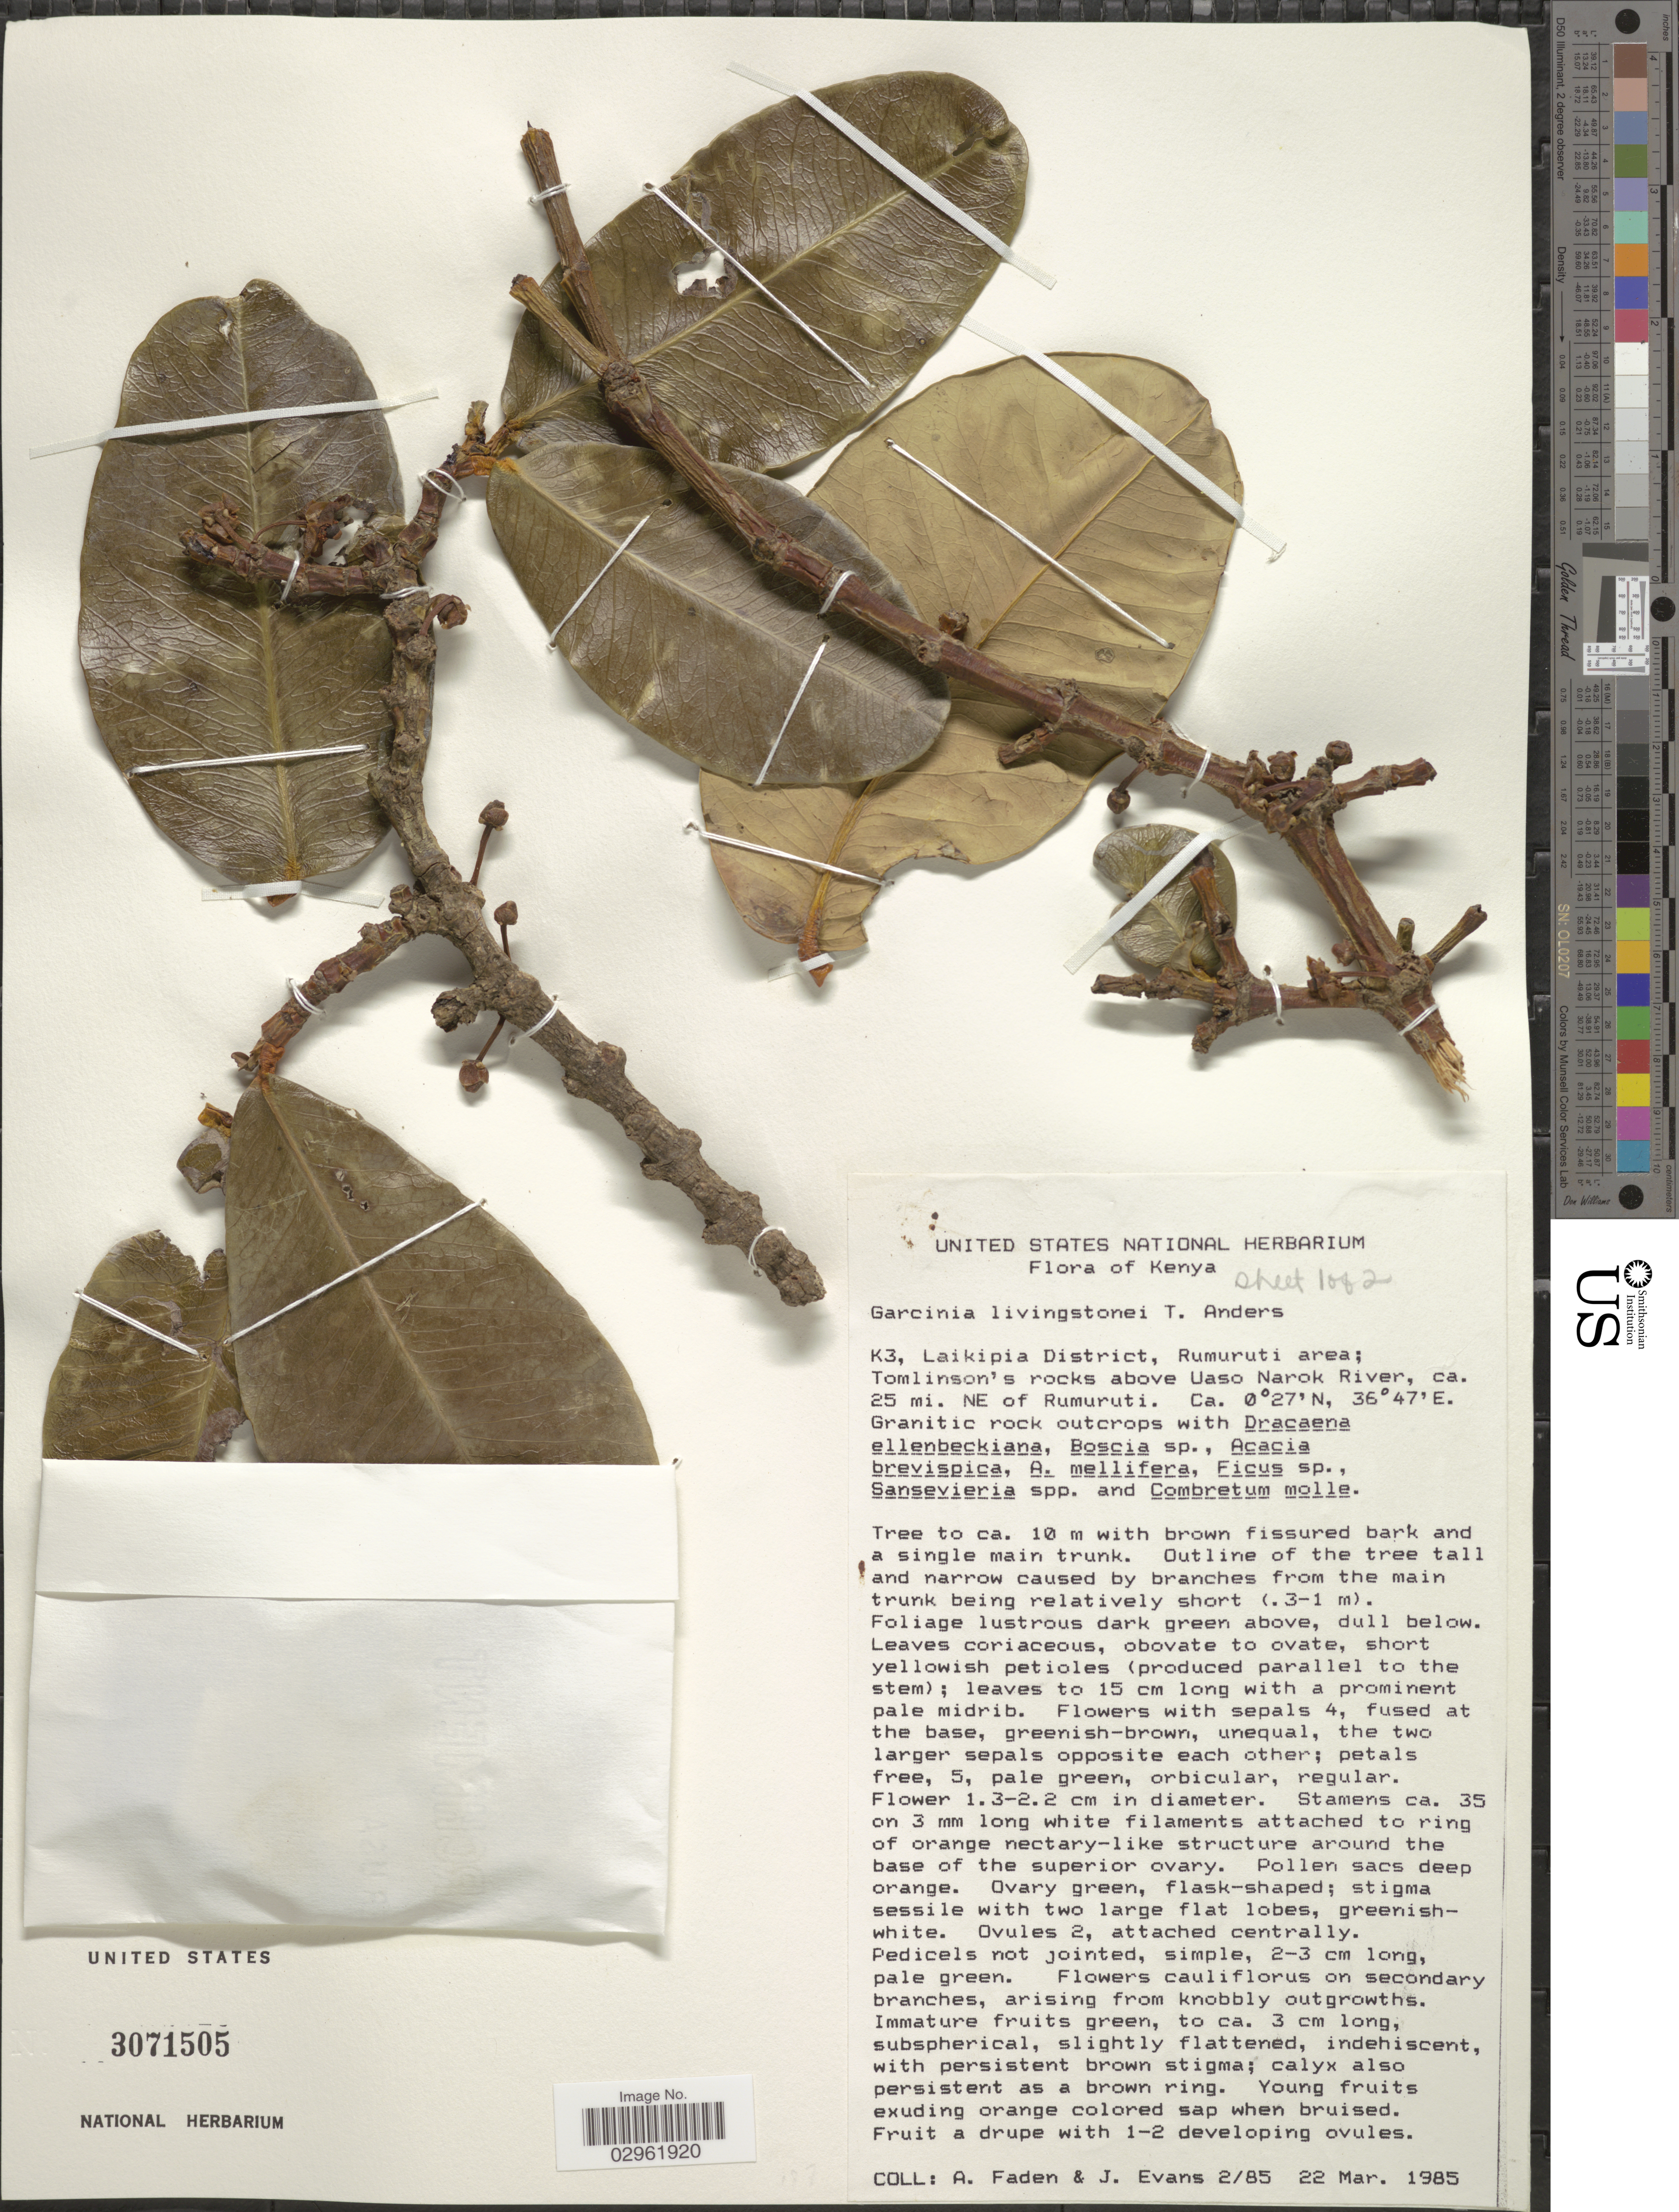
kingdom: Plantae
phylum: Tracheophyta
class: Magnoliopsida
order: Malpighiales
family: Clusiaceae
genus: Garcinia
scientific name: Garcinia livingstonei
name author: T. Anderson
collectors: A. J. Faden & J. Evans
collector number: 2/85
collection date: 1985-03-22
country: Kenya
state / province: Laikipia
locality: K3, Laikipia District, Rumuruti area; Tomlinson's rocks above Uaso Narok River, ca. 25 mi. NE of Rumuruti.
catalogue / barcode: US 3071505